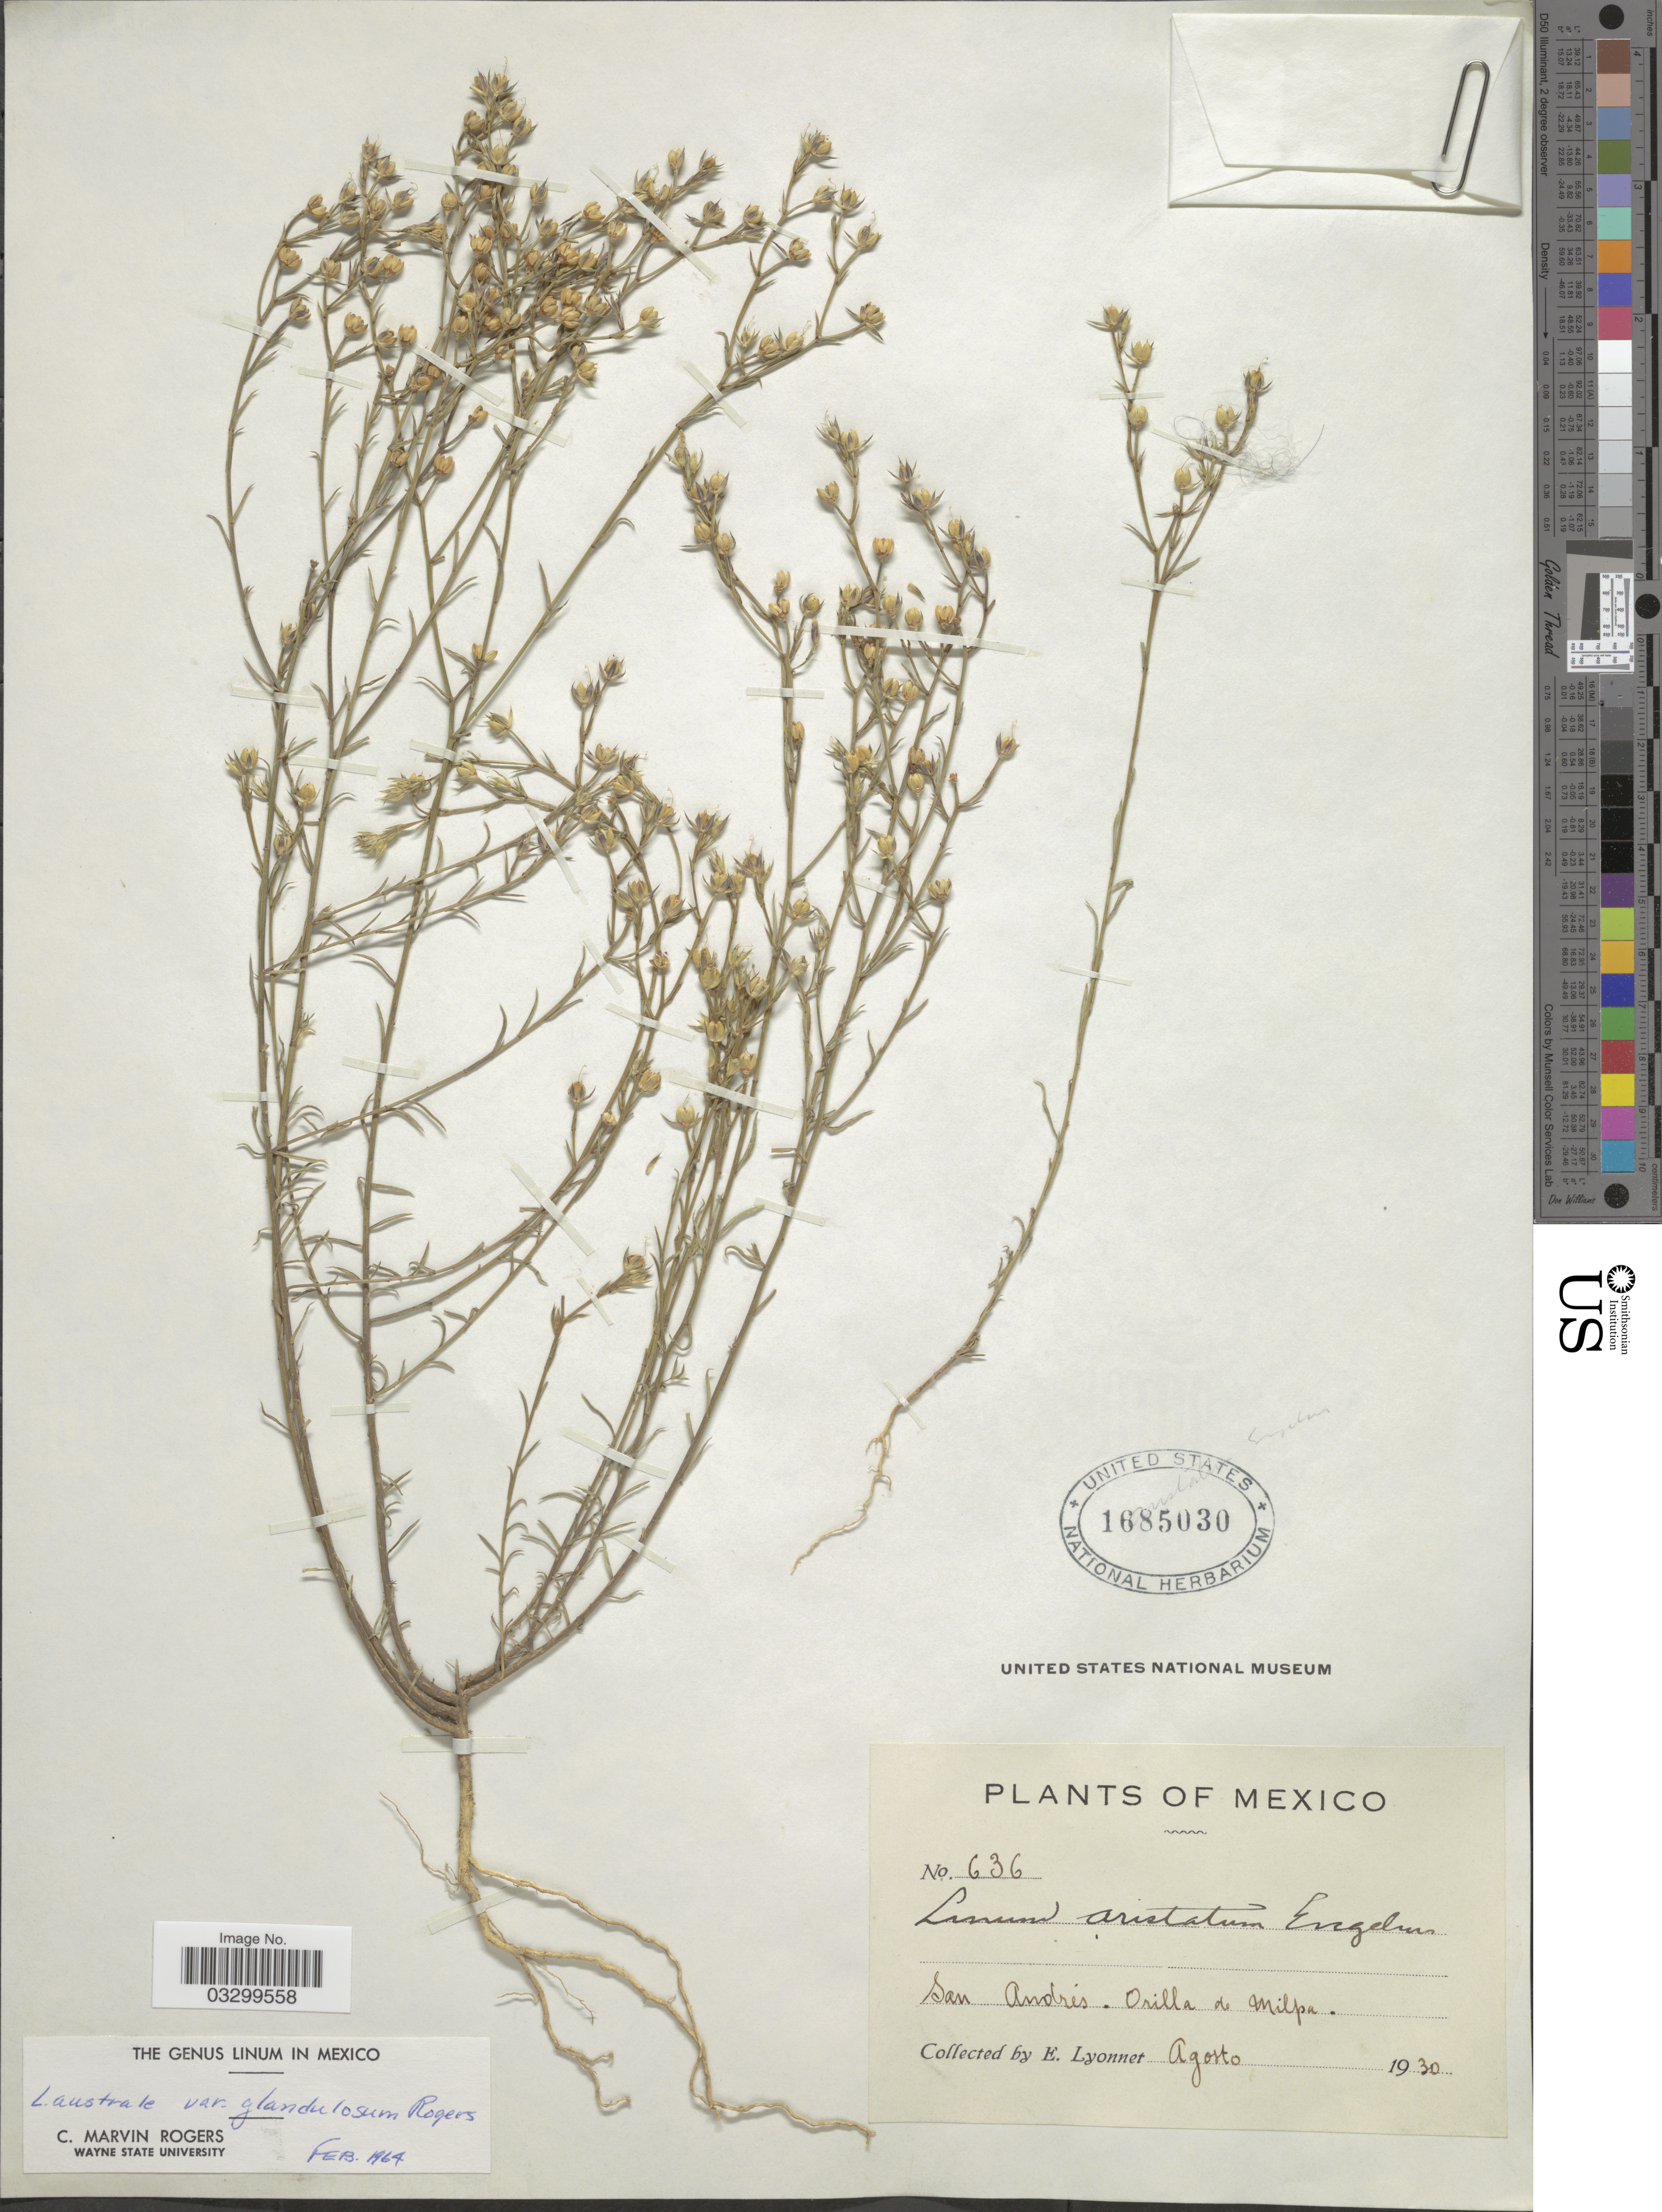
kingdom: Plantae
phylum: Tracheophyta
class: Magnoliopsida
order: Malpighiales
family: Linaceae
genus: Linum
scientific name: Linum australe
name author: A. Heller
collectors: E. Lyonnet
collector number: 636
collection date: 1930-08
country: Mexico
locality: San Andrés. Orilla de Milpa.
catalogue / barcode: US 1685030